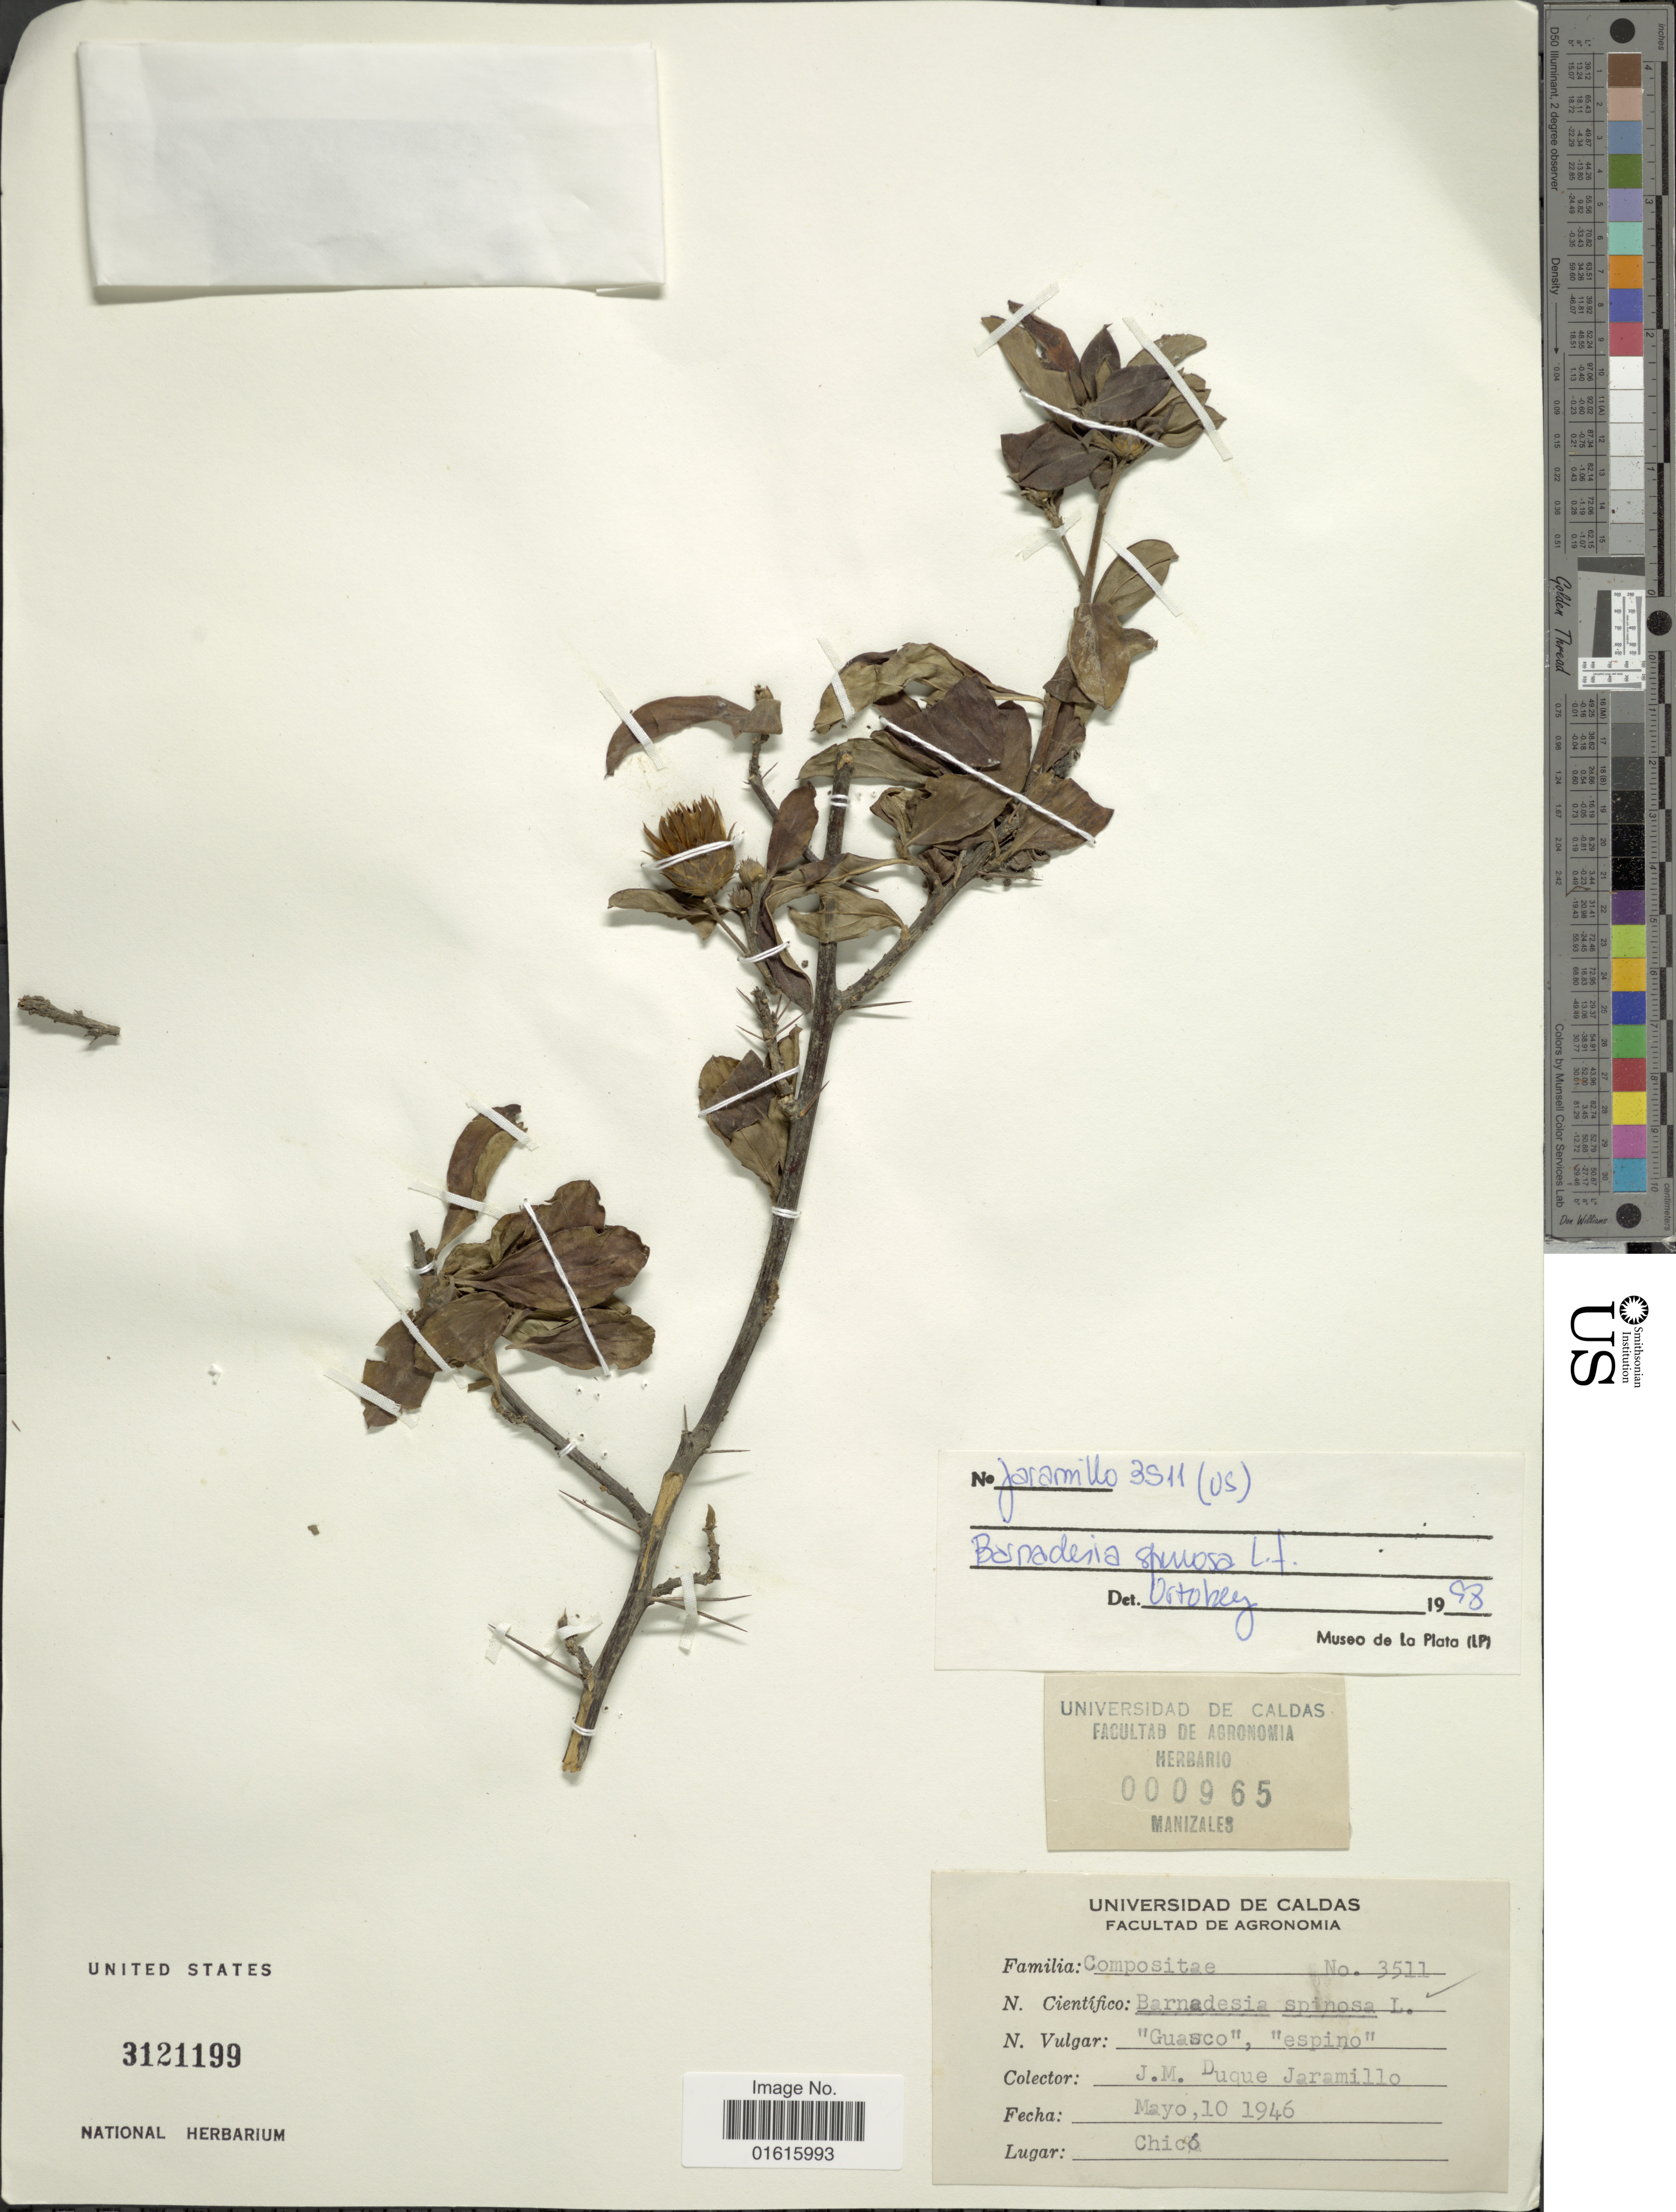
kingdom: Plantae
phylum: Tracheophyta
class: Magnoliopsida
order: Asterales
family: Asteraceae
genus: Barnadesia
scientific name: Barnadesia spinosa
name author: L. f.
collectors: J. M. Duque Jaramillo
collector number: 3511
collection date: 1946-05-10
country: Colombia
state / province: Bogota D.C.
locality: N. Vulgar: "Guasco", "espino"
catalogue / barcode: US 3121199